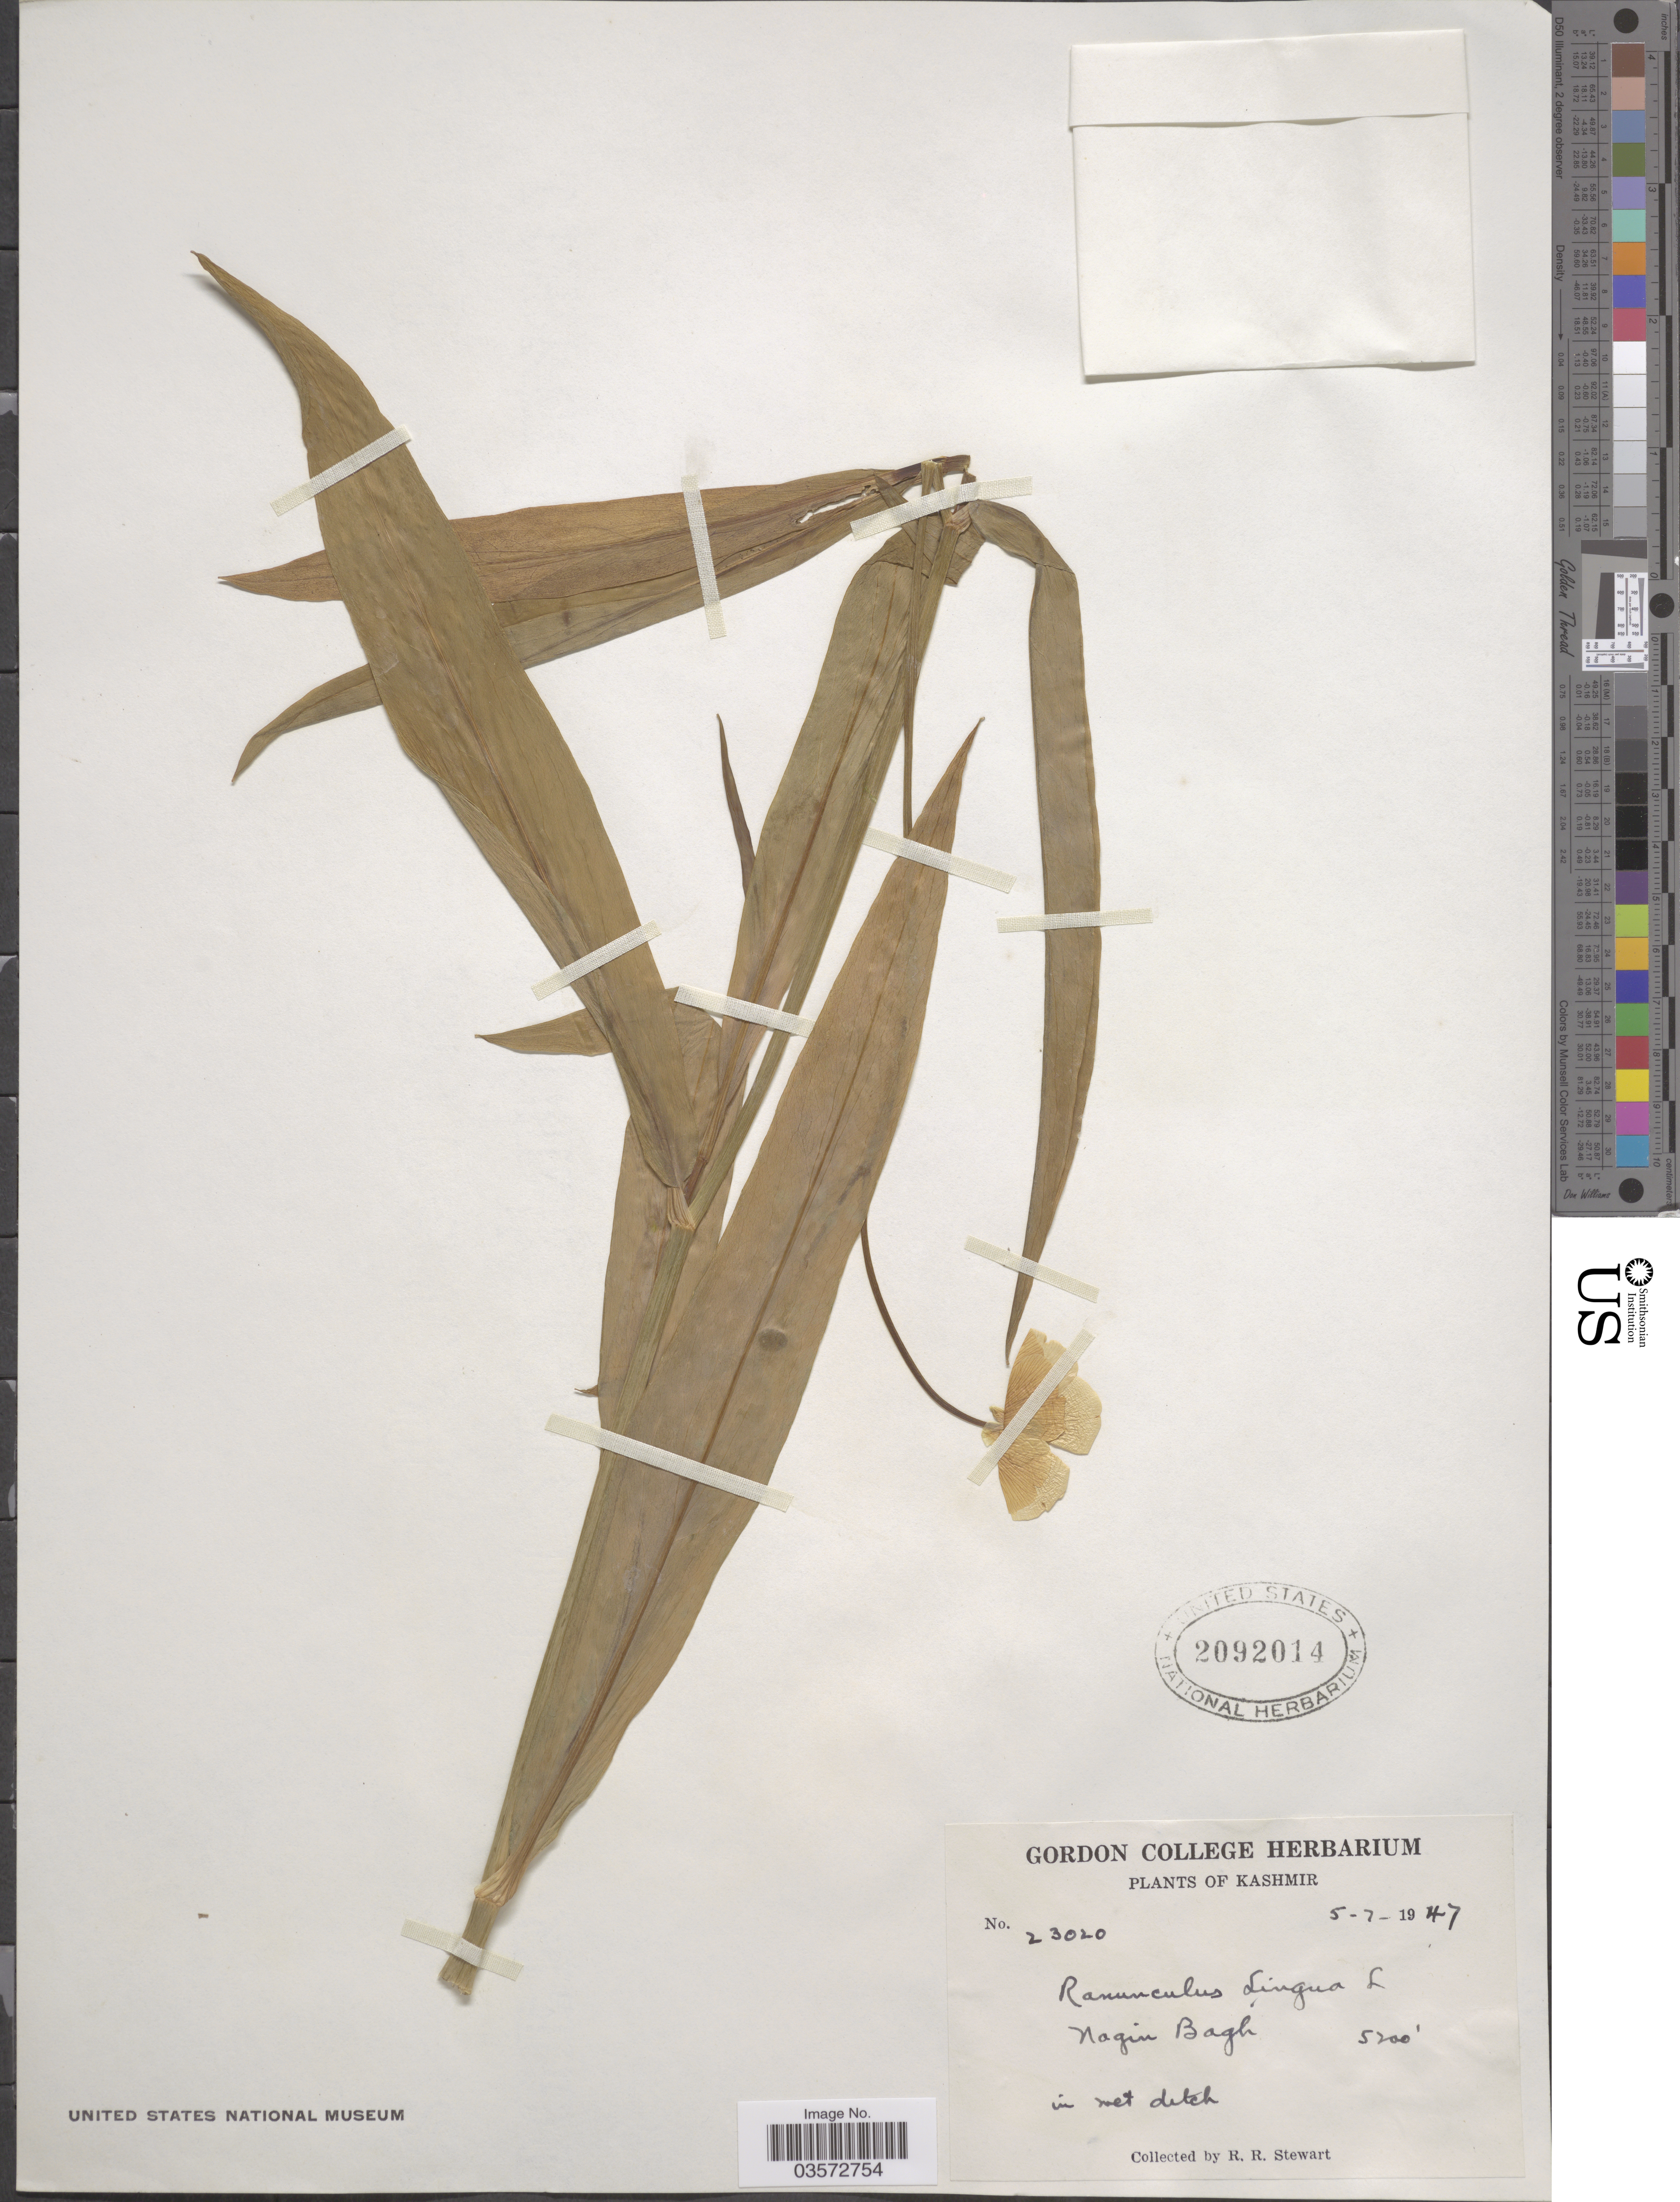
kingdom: Plantae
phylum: Tracheophyta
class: Magnoliopsida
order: Ranunculales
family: Ranunculaceae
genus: Ranunculus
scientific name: Ranunculus lingua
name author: L.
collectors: R. Stewart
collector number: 23020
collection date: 1947-07-05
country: India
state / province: Jammu and Kashmir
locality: Kashmir. Nagin Bagh.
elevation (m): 1585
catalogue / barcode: US 2092014